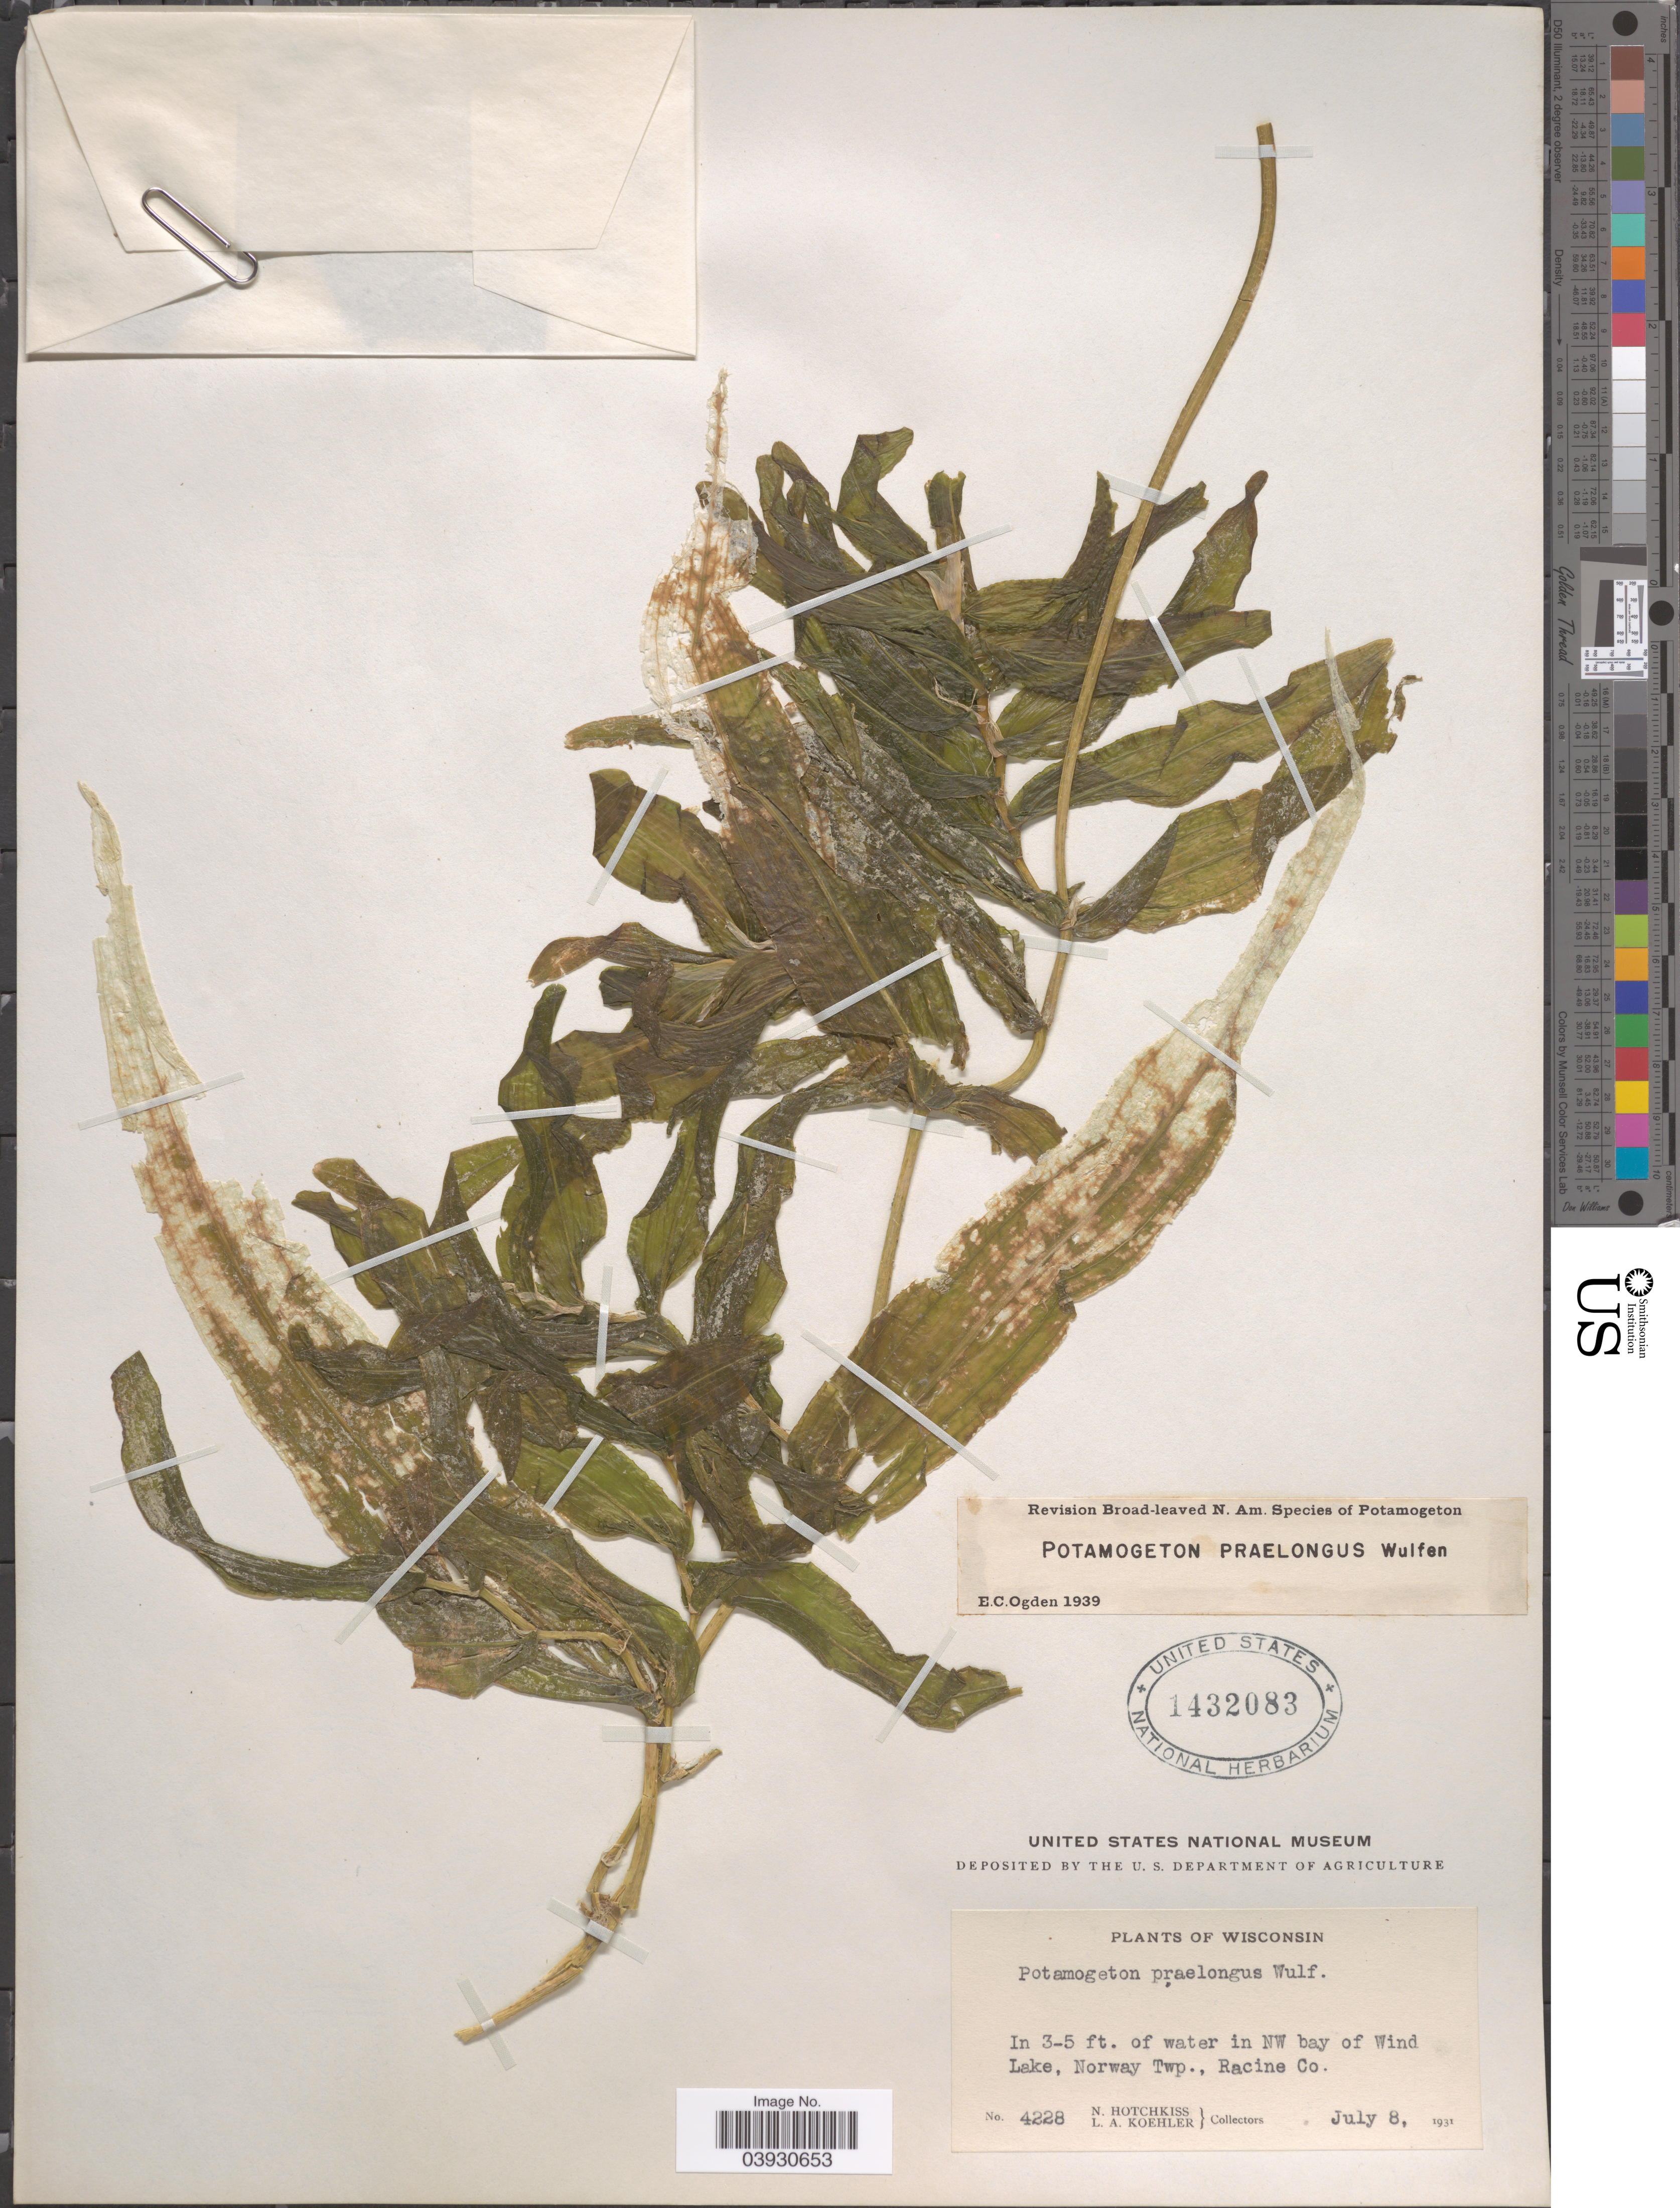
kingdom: Plantae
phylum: Tracheophyta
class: Liliopsida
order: Alismatales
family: Potamogetonaceae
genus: Potamogeton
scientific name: Potamogeton praelongus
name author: Wulfen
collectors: N. Hotchkiss & L. Koehler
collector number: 4228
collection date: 1931-07-08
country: United States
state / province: Wisconsin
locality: Water in Nw bay of Wind Lake, Norway Twp., Racine Co.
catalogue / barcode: US 1432083